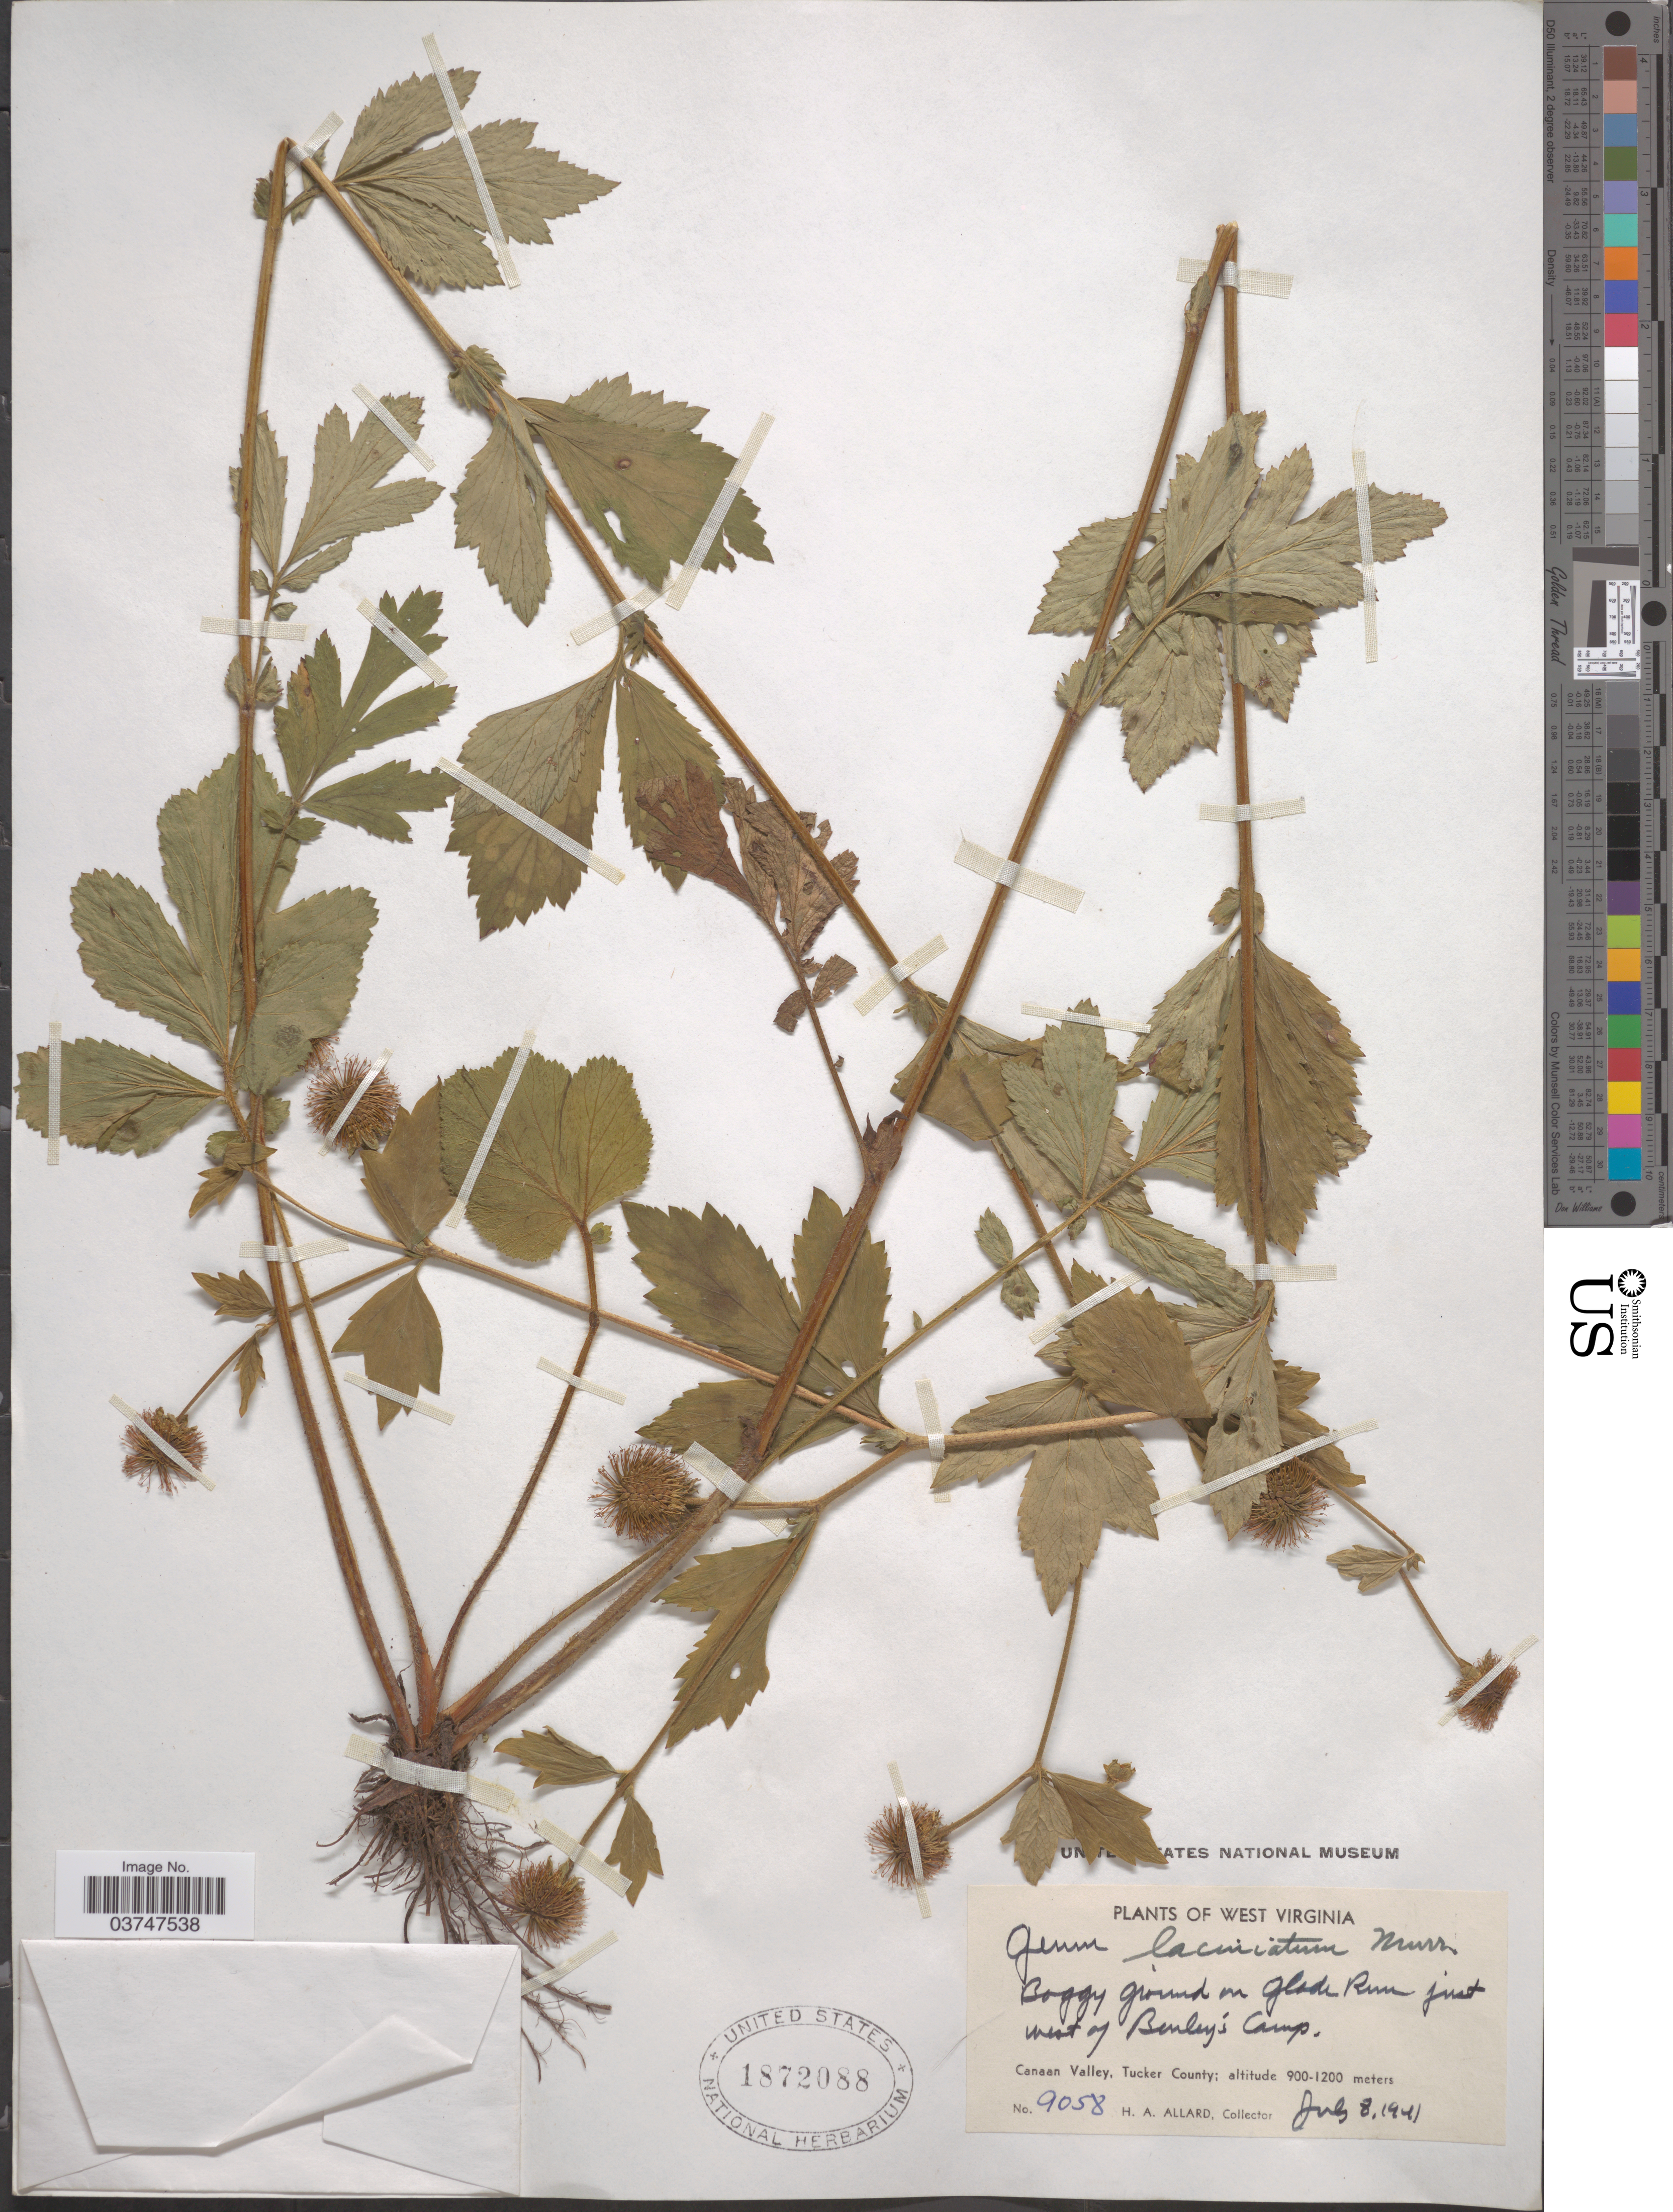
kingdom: Plantae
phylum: Tracheophyta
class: Magnoliopsida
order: Rosales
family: Rosaceae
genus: Geum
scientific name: Geum laciniatum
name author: Murr.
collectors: H. A. Allard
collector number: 9058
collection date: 1941-07-08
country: United States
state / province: West Virginia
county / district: Tucker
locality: Glade Run just west of Burley's Camp. Canaan Valley, Tucker County.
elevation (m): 900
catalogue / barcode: US 1872088